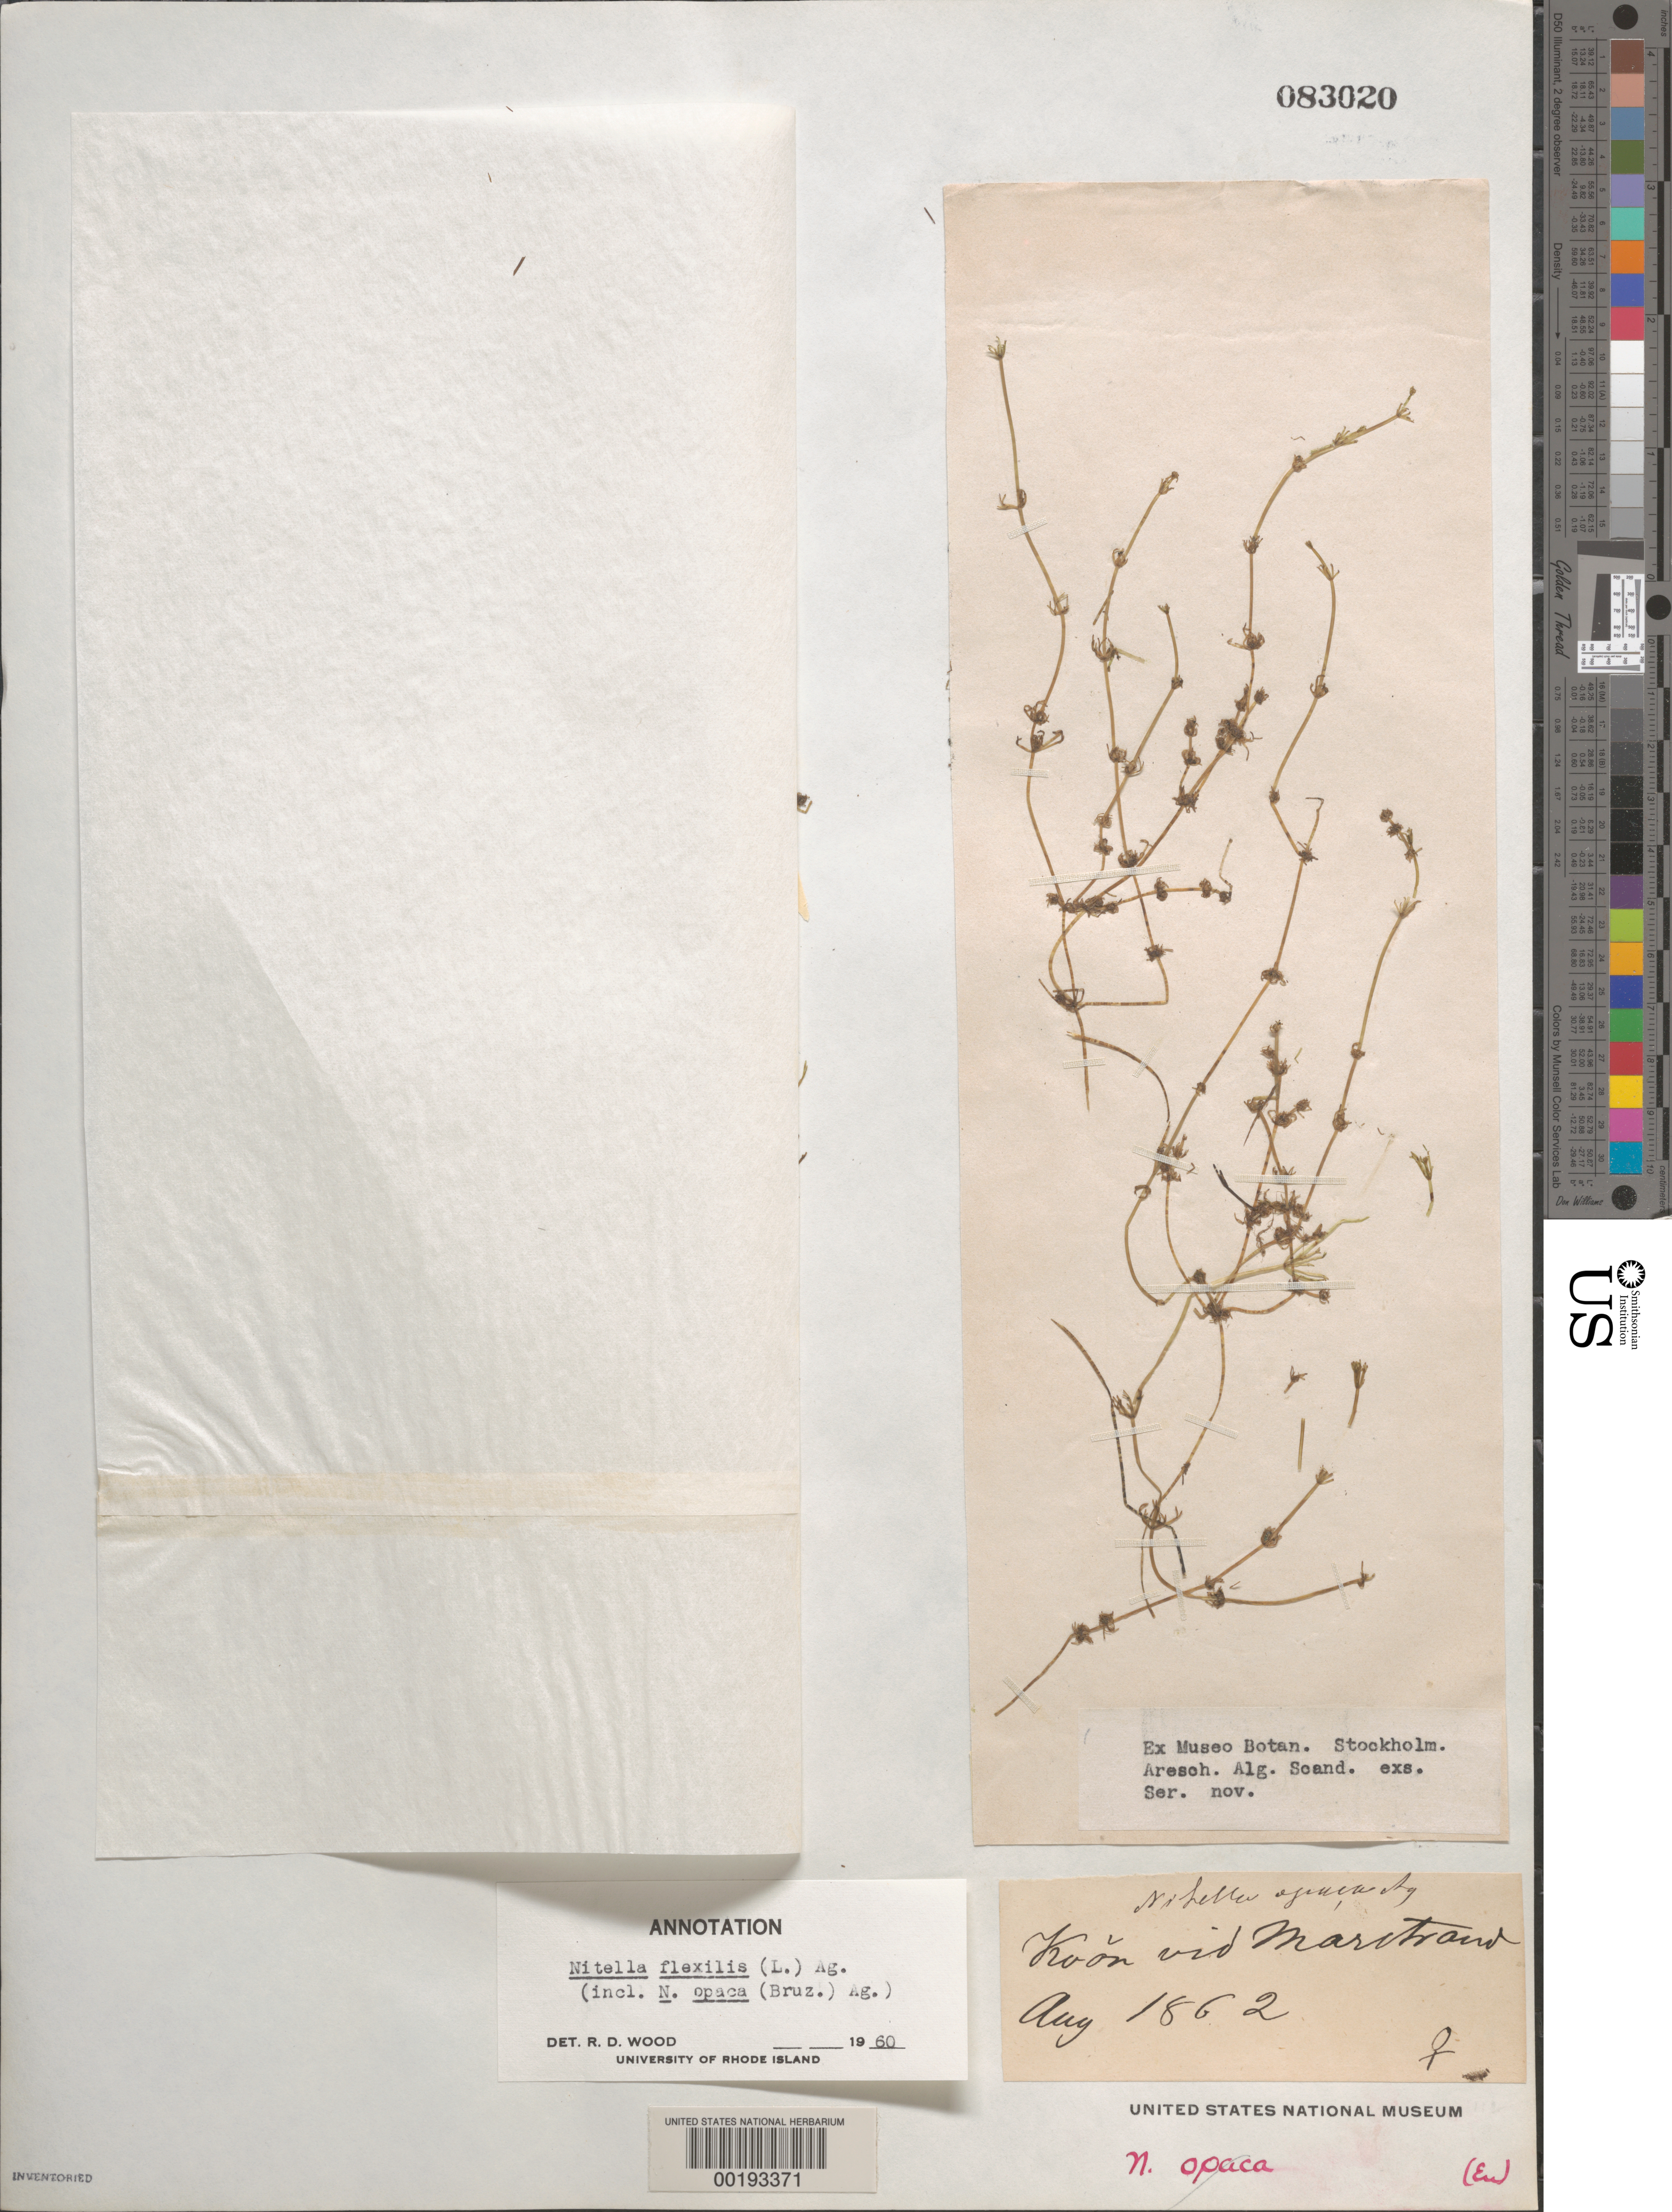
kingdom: Plantae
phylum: Charophyta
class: Charophyceae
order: Charales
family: Characeae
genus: Nitella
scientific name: Nitella flexilis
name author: (L.) C. Agardh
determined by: Wood, R. D.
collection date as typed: Aug 1862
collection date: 1862-08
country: Sweden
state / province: Västra Götaland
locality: Koon, near marstrand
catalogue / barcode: US 83020